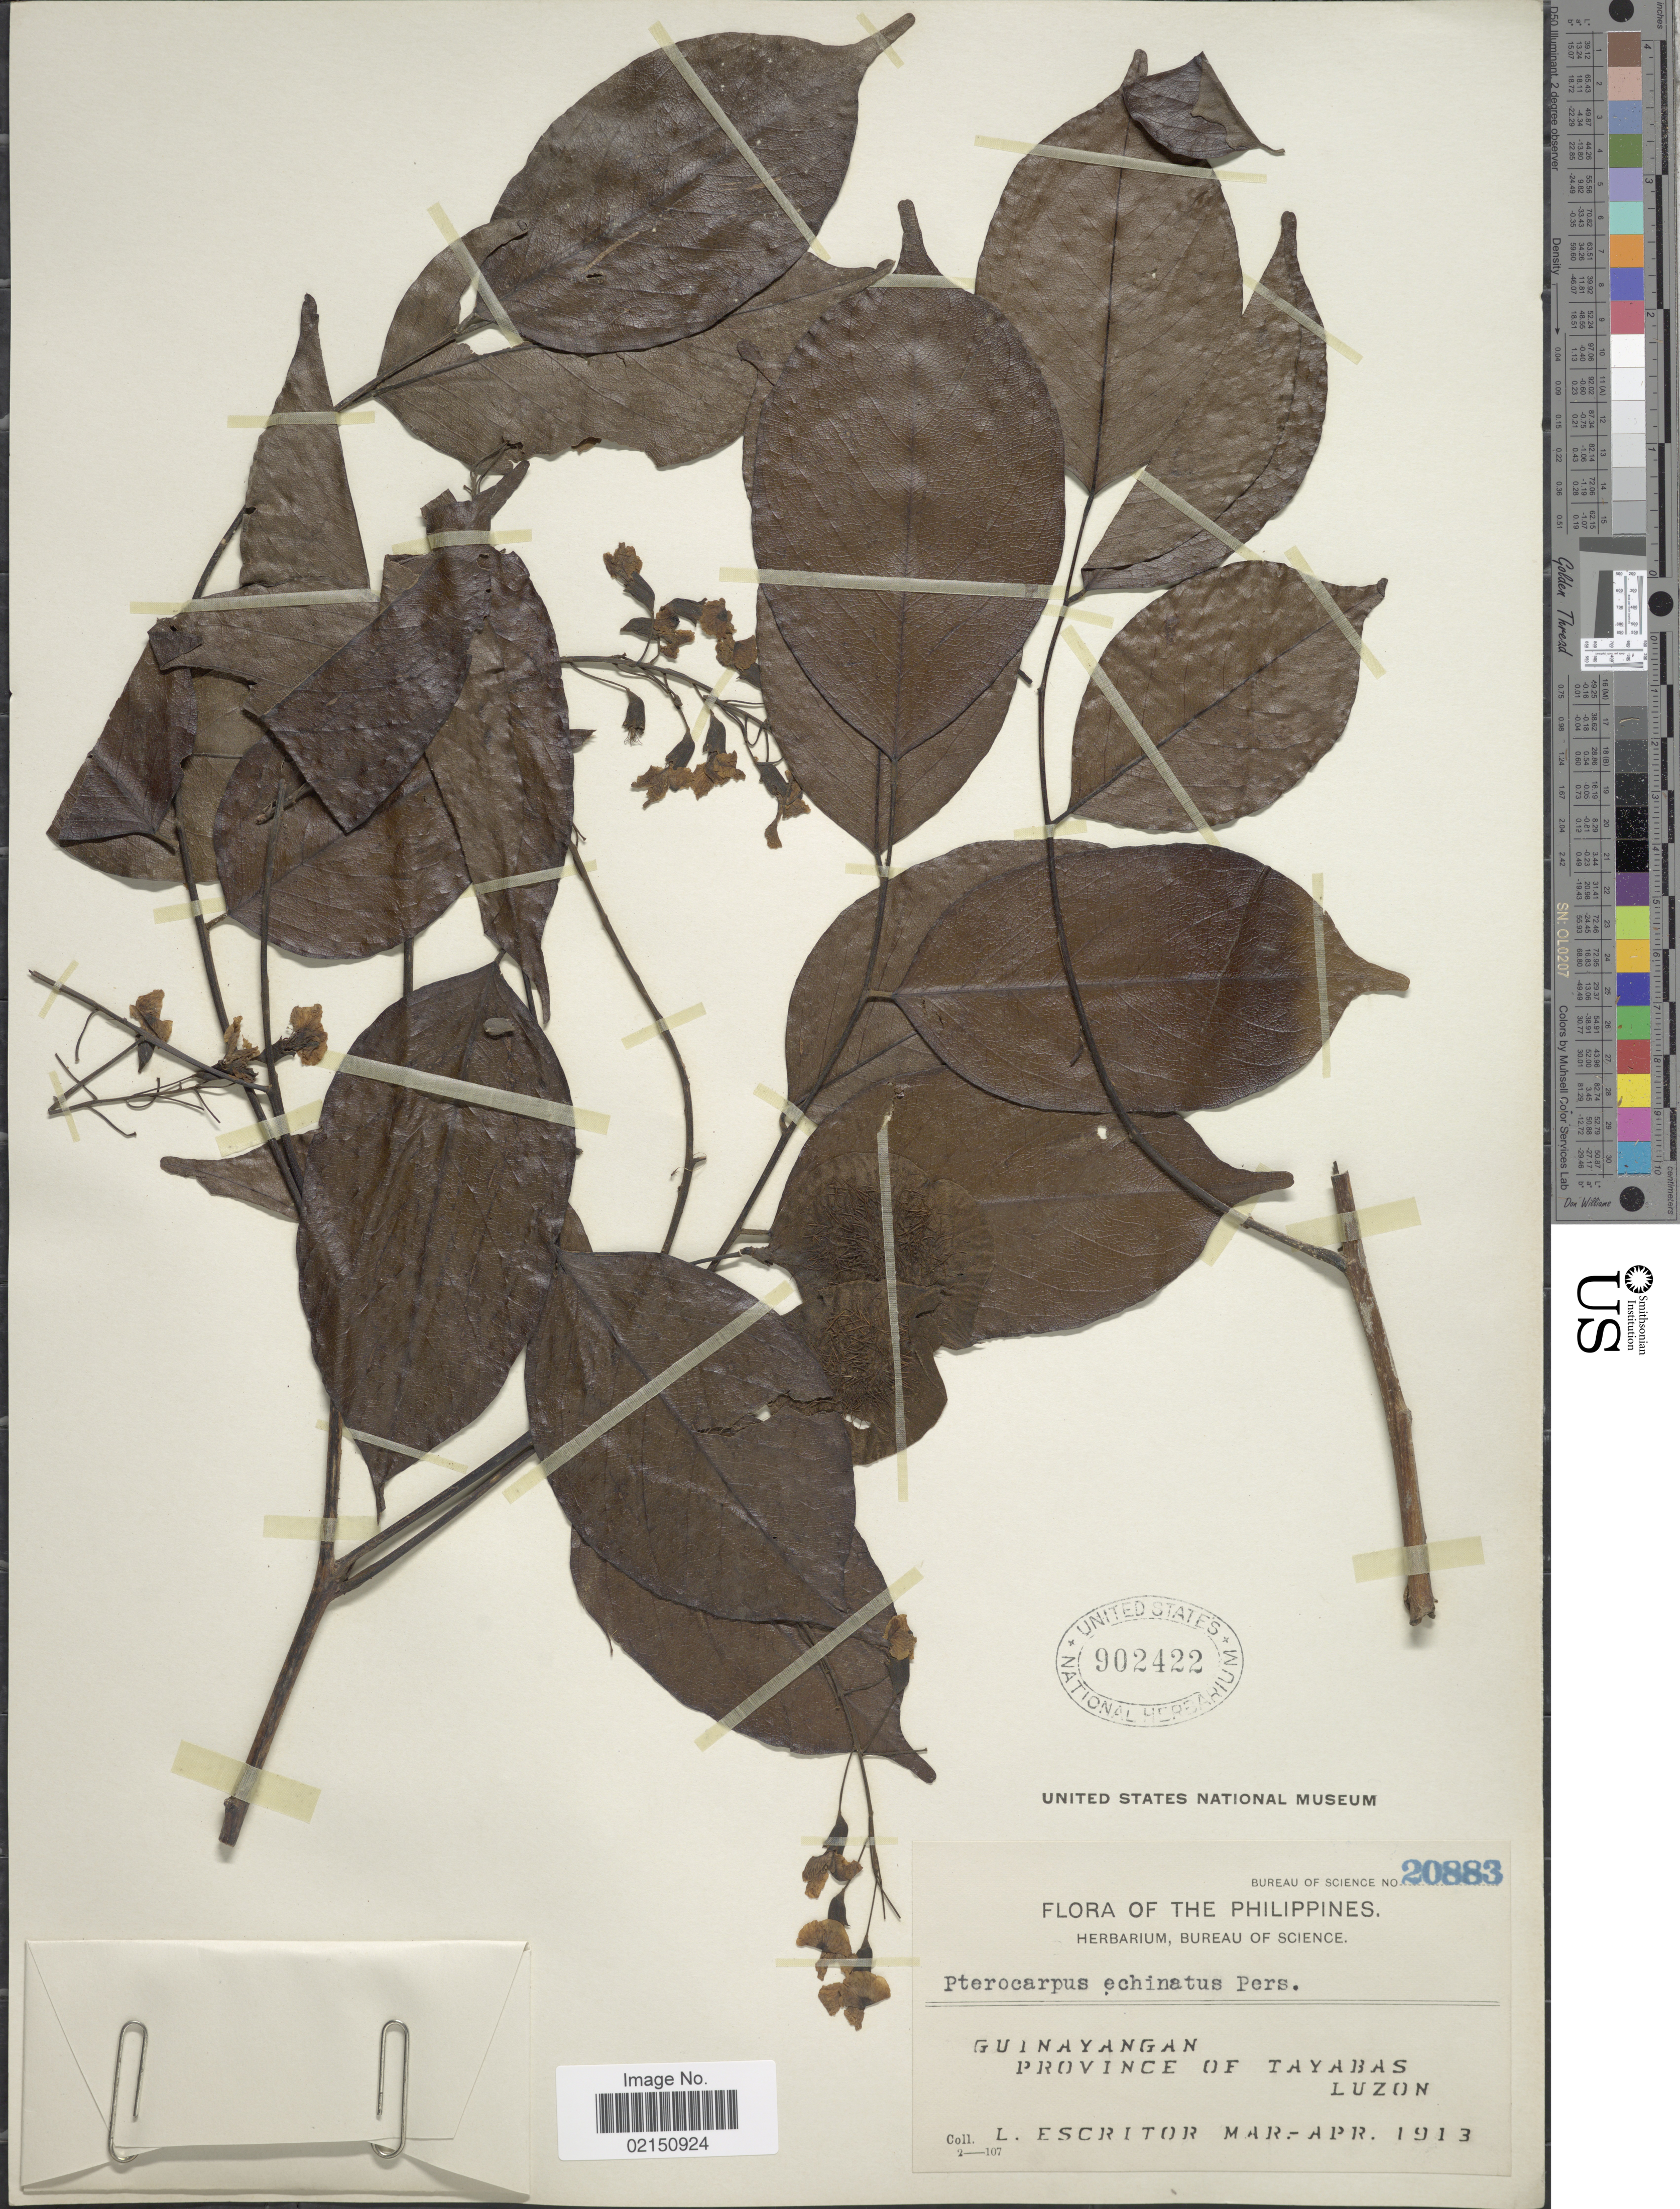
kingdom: Plantae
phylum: Tracheophyta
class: Magnoliopsida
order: Fabales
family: Fabaceae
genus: Pterocarpus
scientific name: Pterocarpus echinatus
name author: Pers.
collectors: L. Escritor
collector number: Bureau of Science 20883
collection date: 1913-03/1913-04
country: Philippines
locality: Guinayangan, Province of Tayabas, Luzon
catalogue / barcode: US 902422